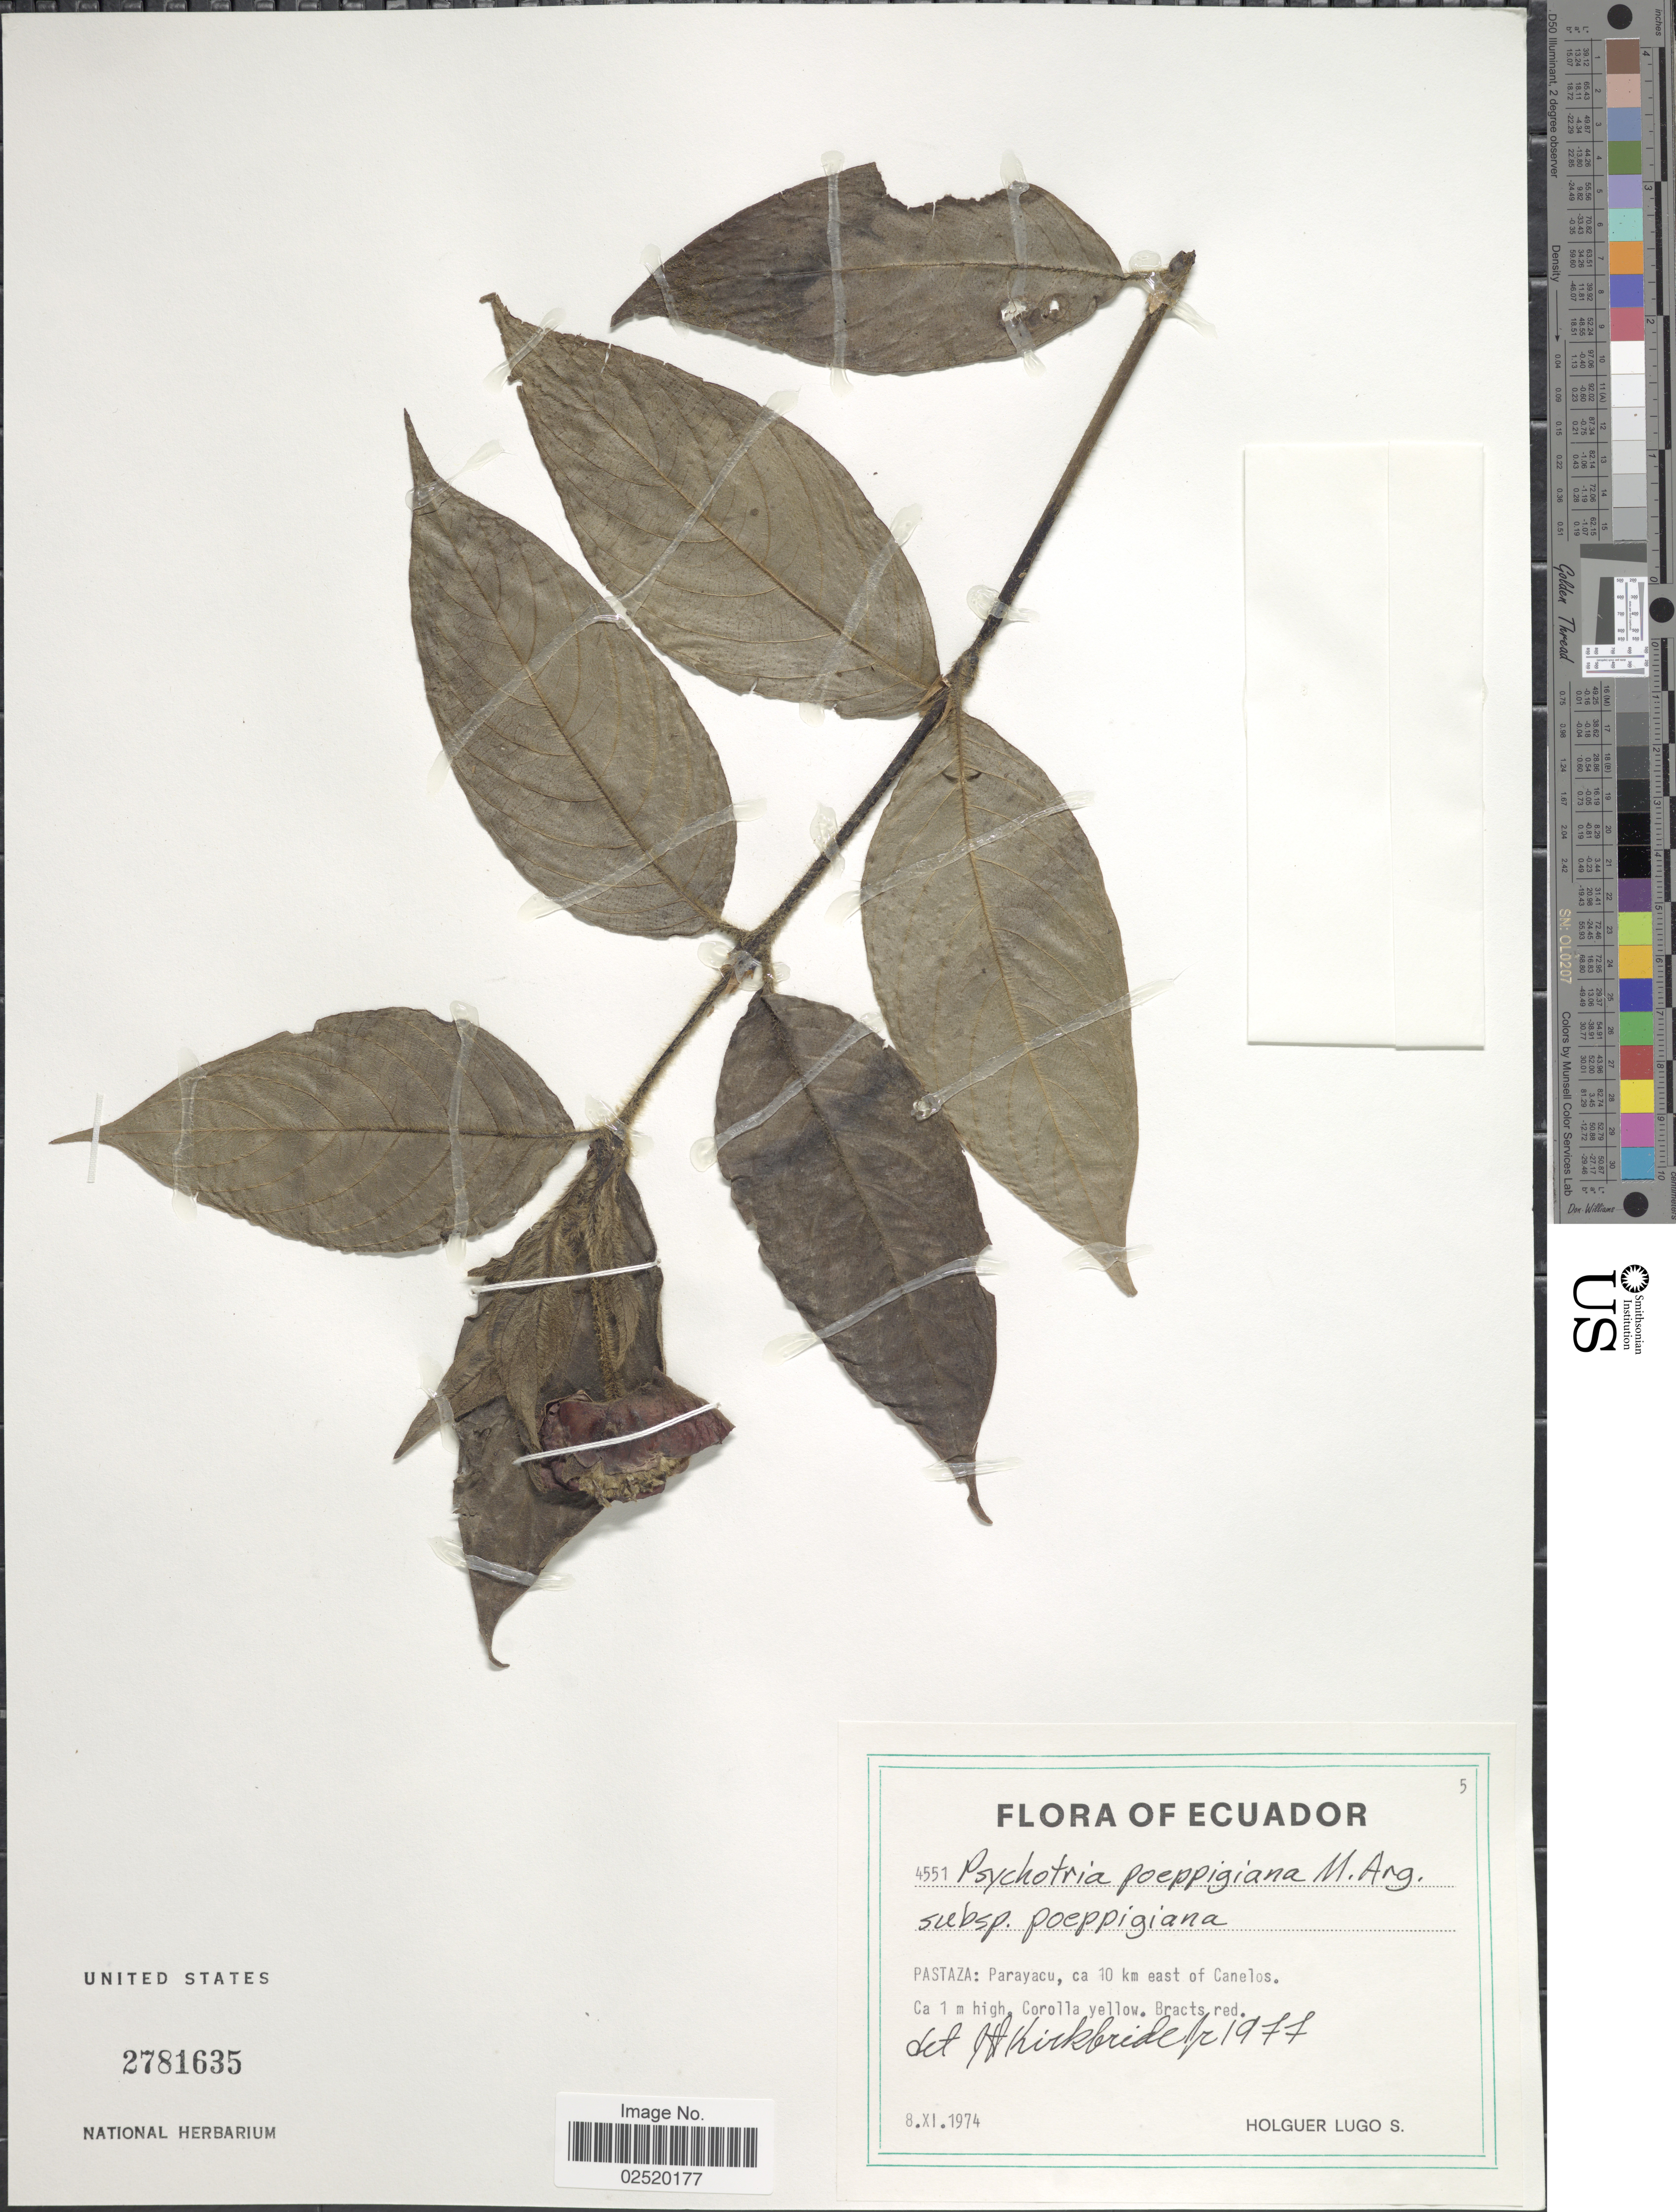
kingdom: Plantae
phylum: Tracheophyta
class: Magnoliopsida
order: Gentianales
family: Rubiaceae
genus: Psychotria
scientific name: Psychotria poeppigiana subsp. poeppigiana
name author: Müll. Arg.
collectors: H. Lugo S.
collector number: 4551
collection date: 1974-11-08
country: Ecuador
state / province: Pastaza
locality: Pastaza: Parayacu, 10 km east of Canelos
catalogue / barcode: US 2781635